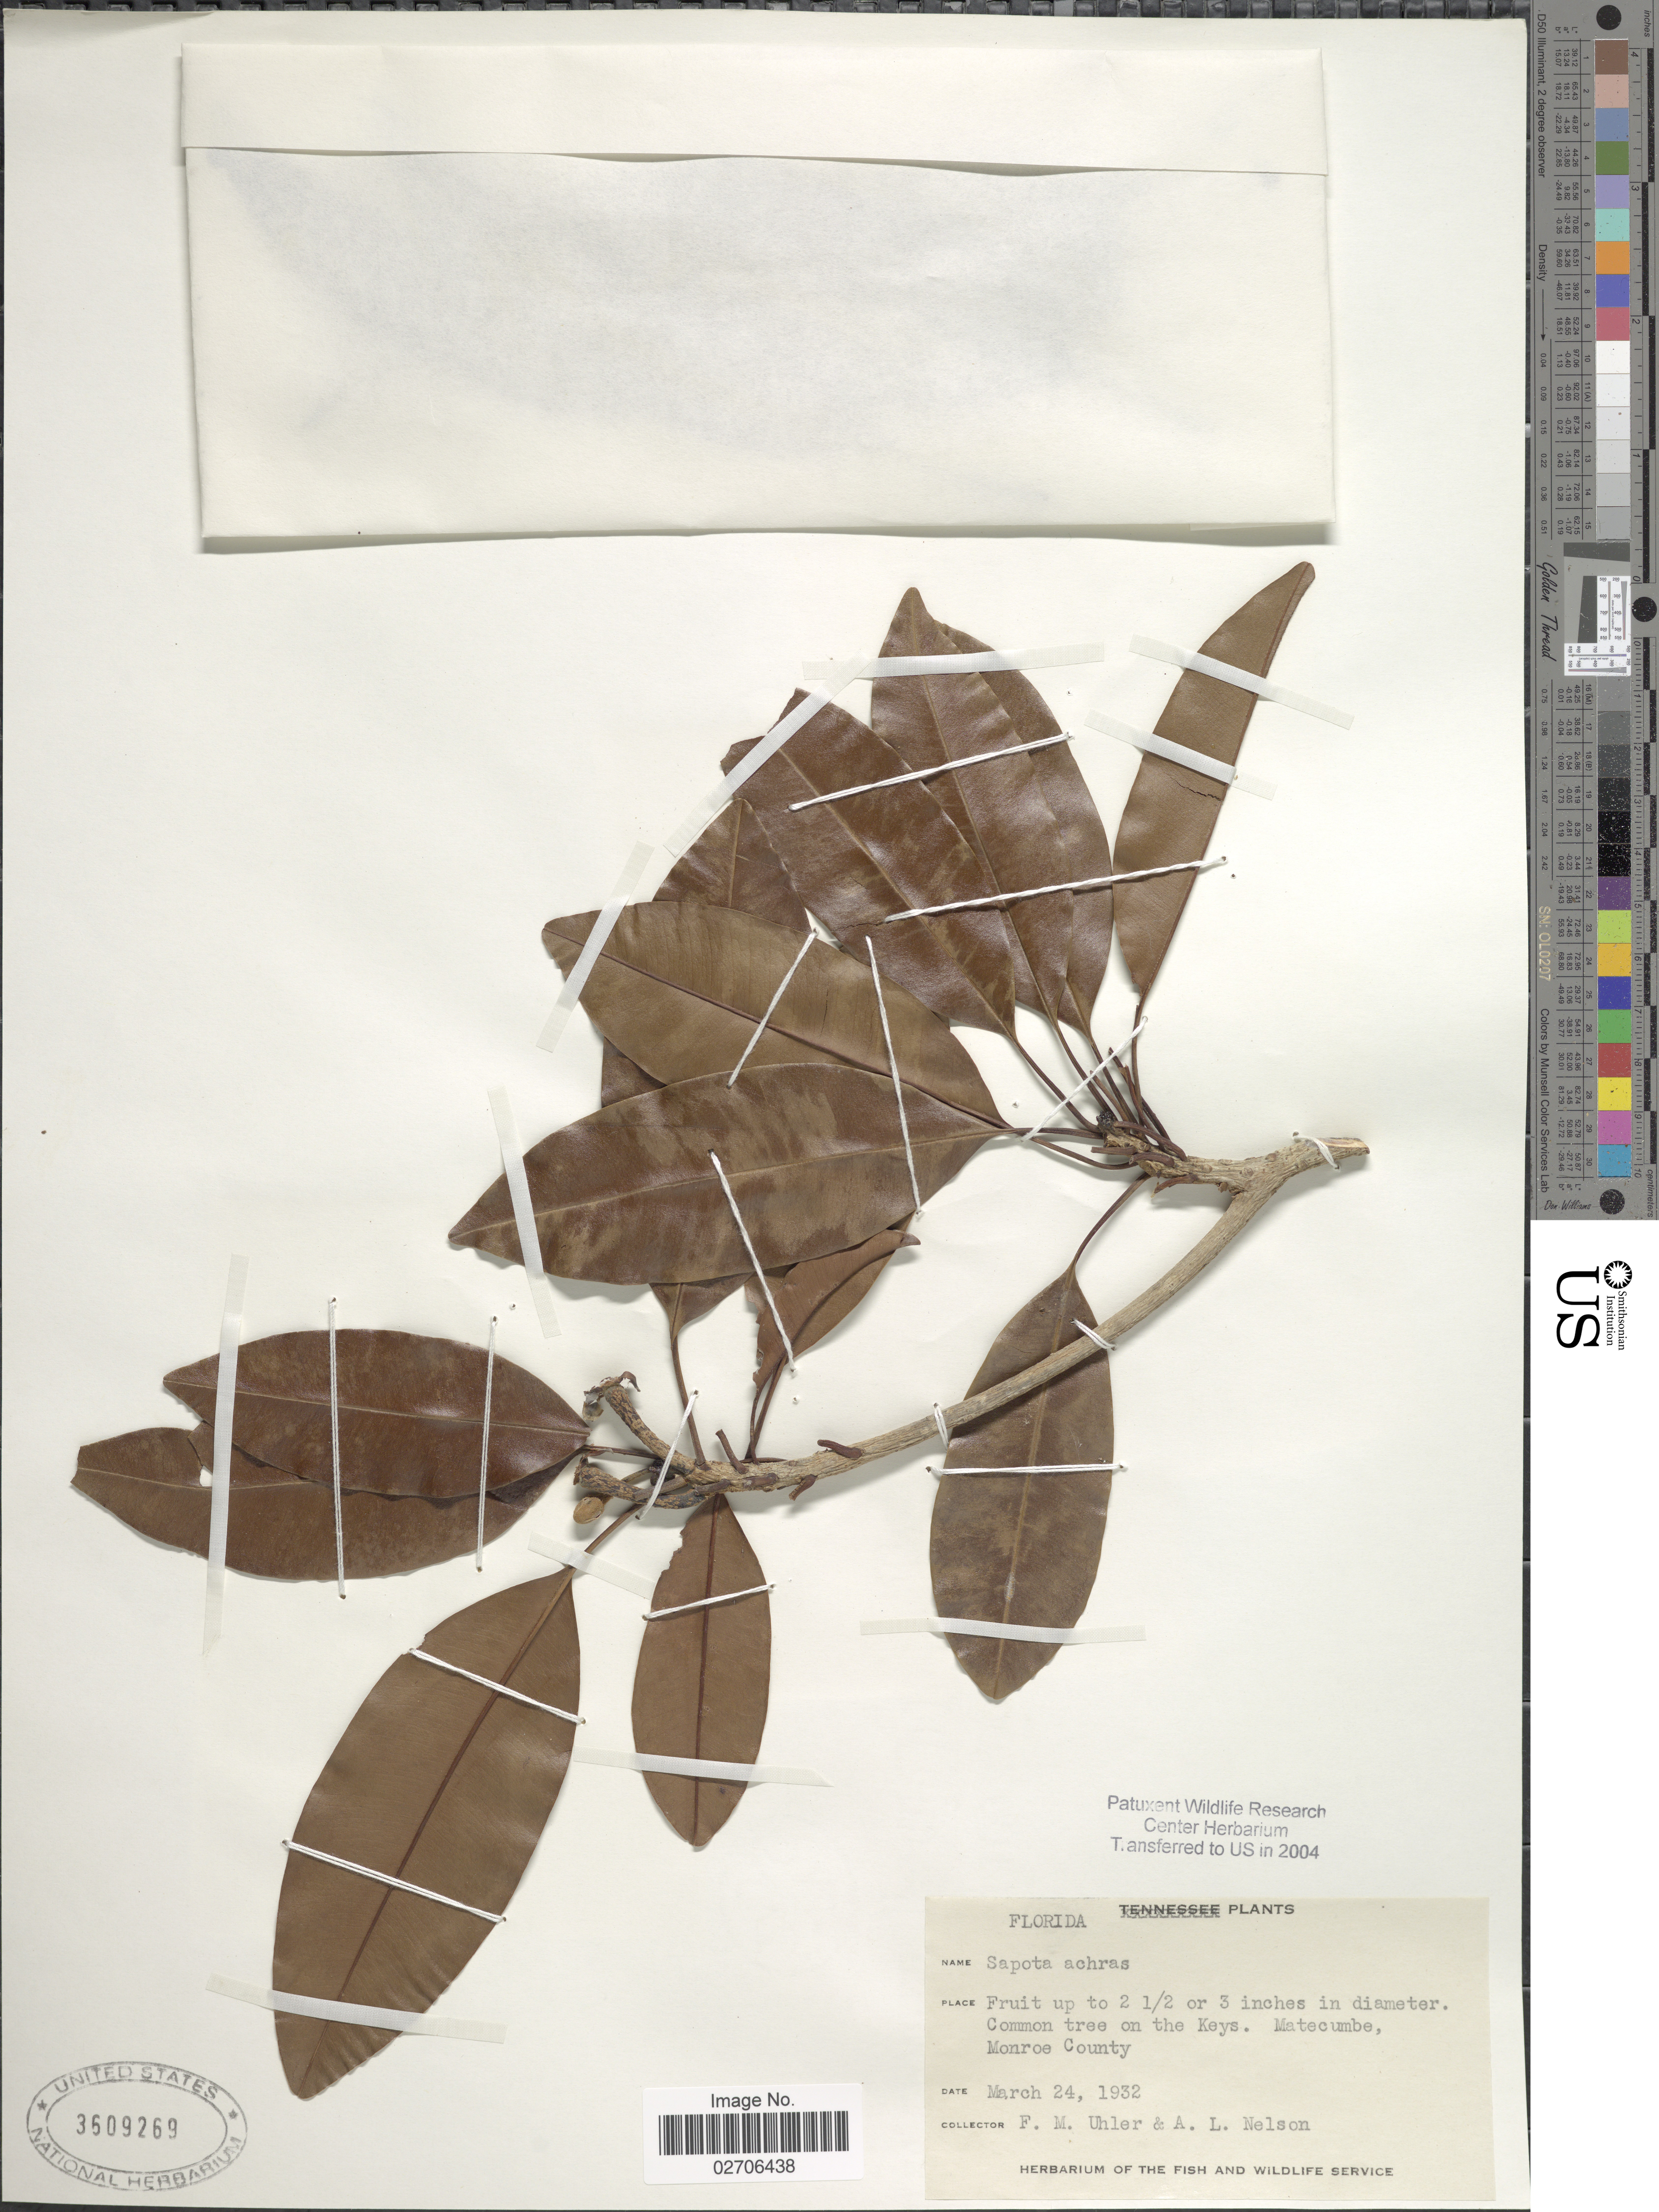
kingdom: Plantae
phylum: Tracheophyta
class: Magnoliopsida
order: Ericales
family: Sapotaceae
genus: Manilkara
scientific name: Manilkara zapotilla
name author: (Jacq.) Gilly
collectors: F. M. Uhler & A. L. Nelson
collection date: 1932-03-24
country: United States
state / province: Florida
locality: Matecumbe, Monroe County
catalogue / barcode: US 3609269